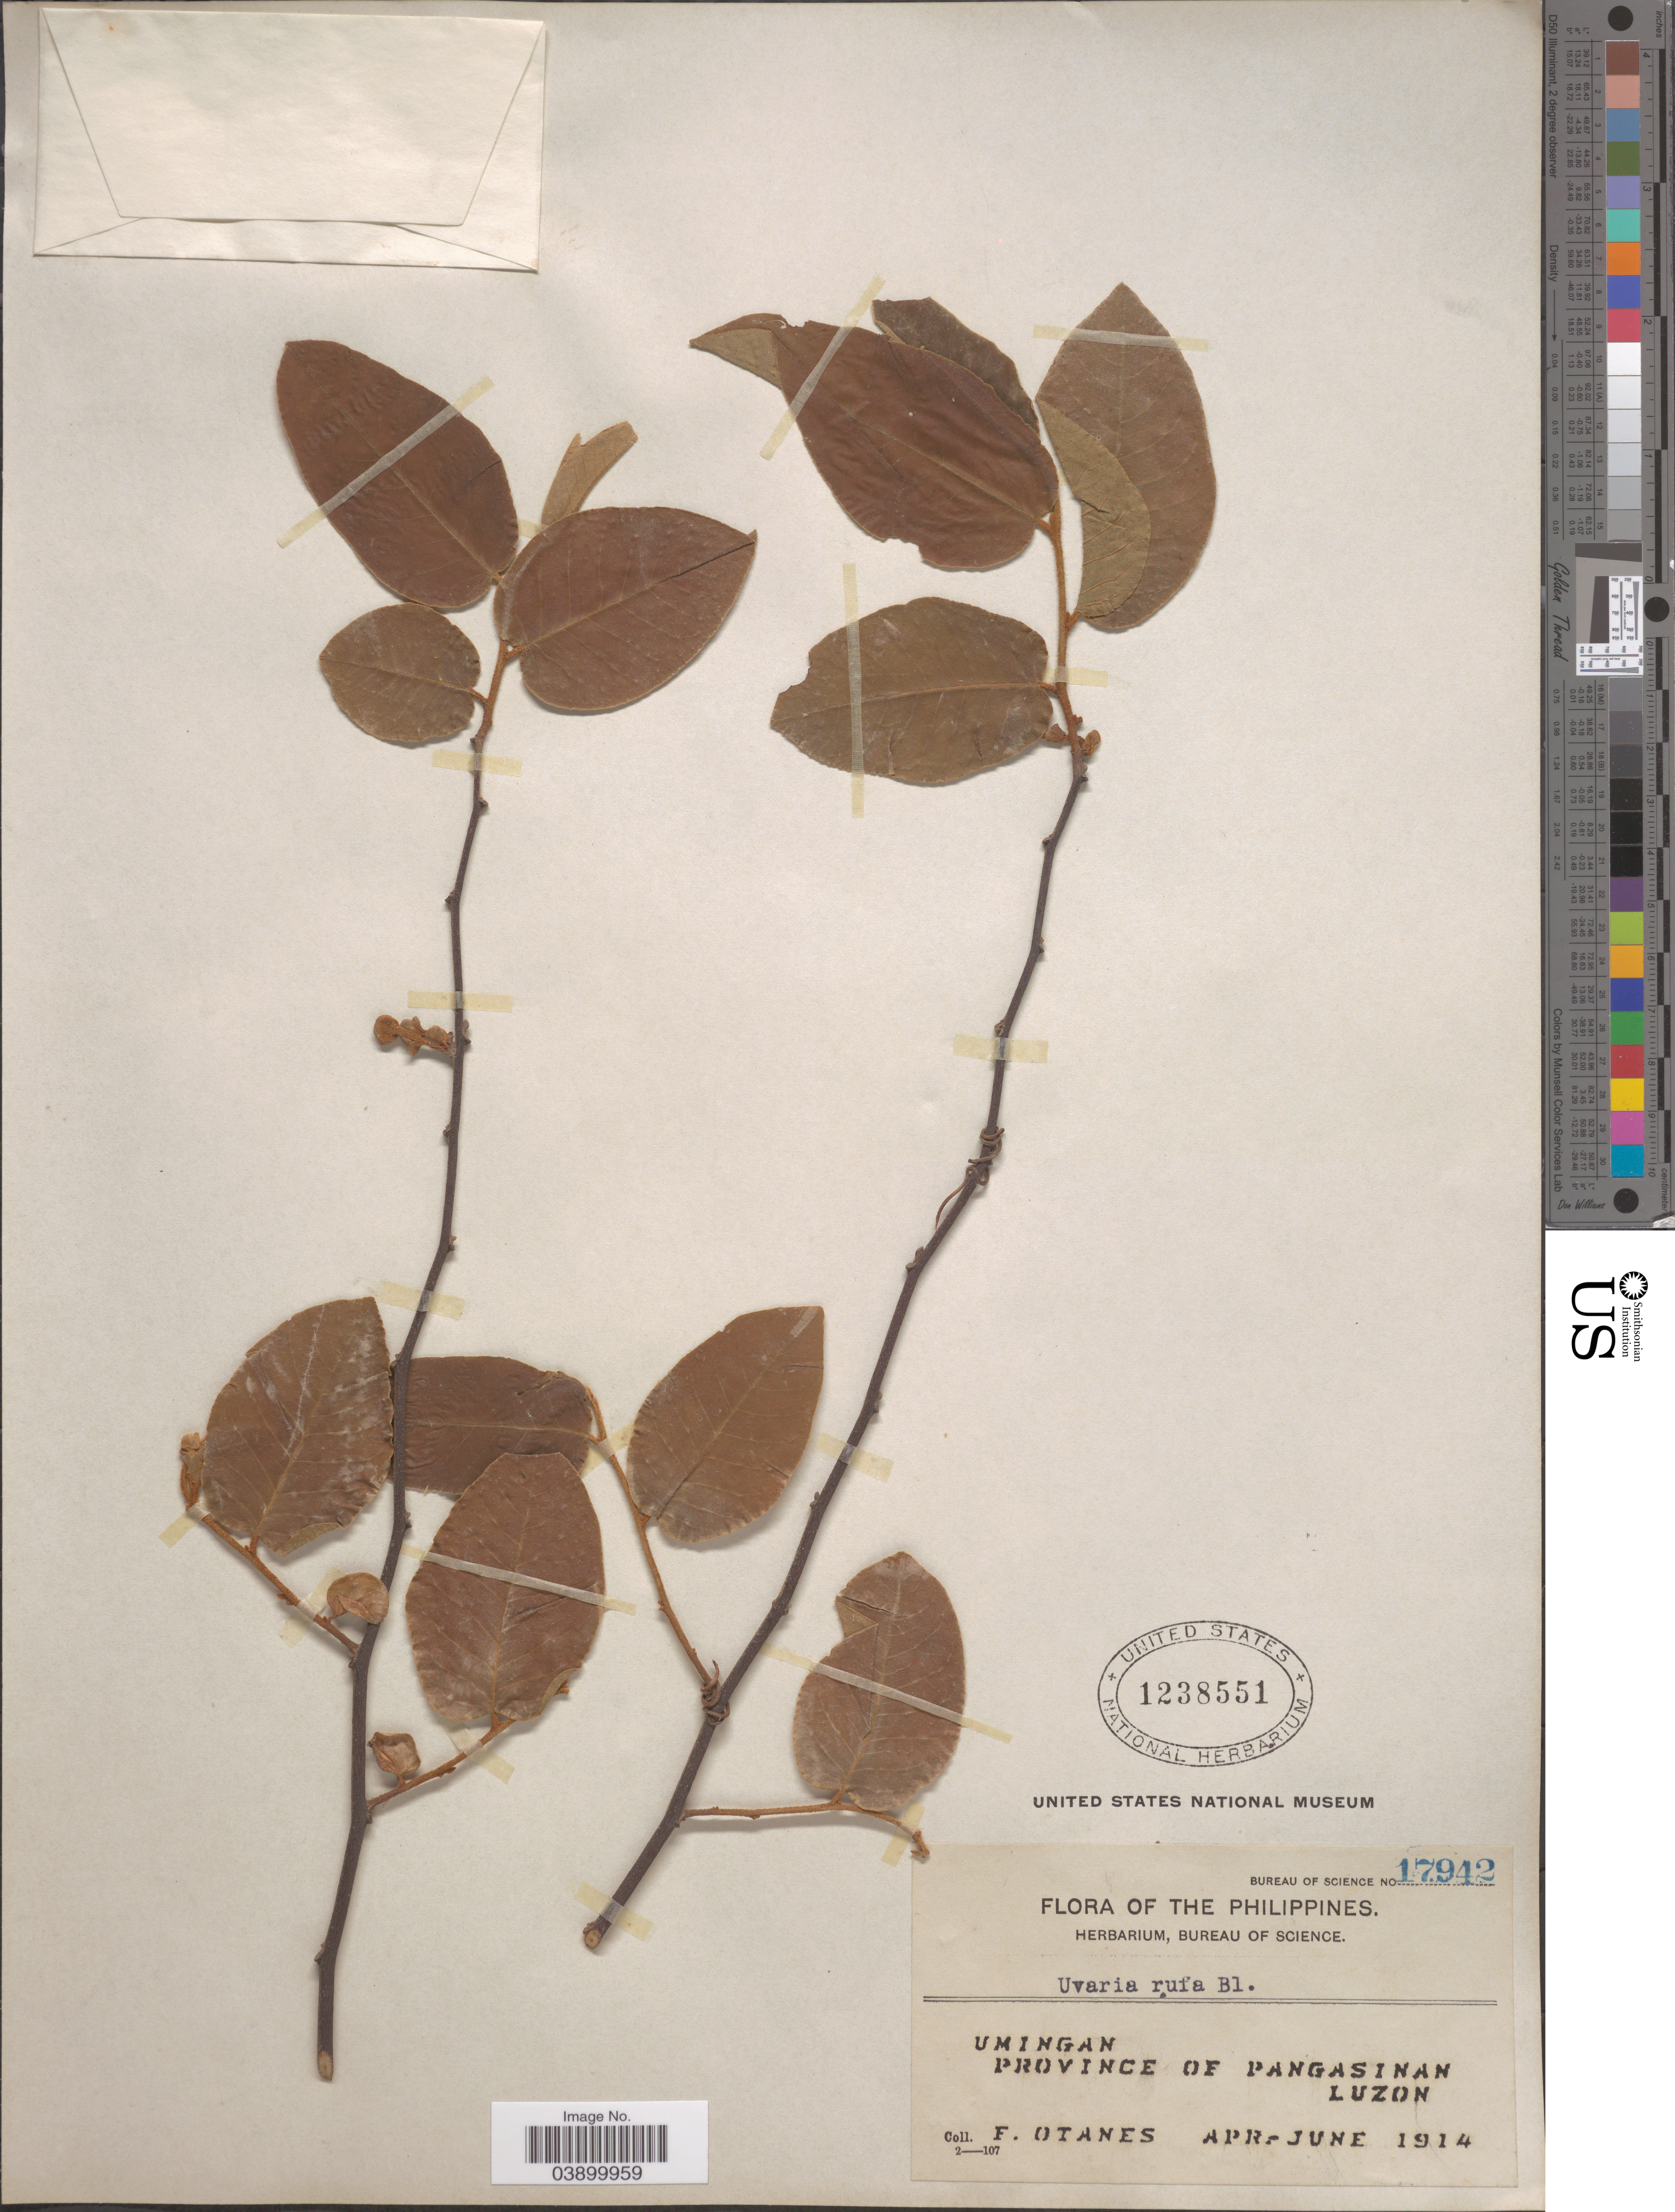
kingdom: Plantae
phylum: Tracheophyta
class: Magnoliopsida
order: Magnoliales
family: Annonaceae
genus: Uvaria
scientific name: Uvaria rufa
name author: Blume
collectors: F. Q. Otanes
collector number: Bureau of Science 17942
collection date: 1914-04/1914-06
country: Philippines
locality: Umingan. Province of Pangasinan. Luzon.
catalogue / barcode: US 1238551